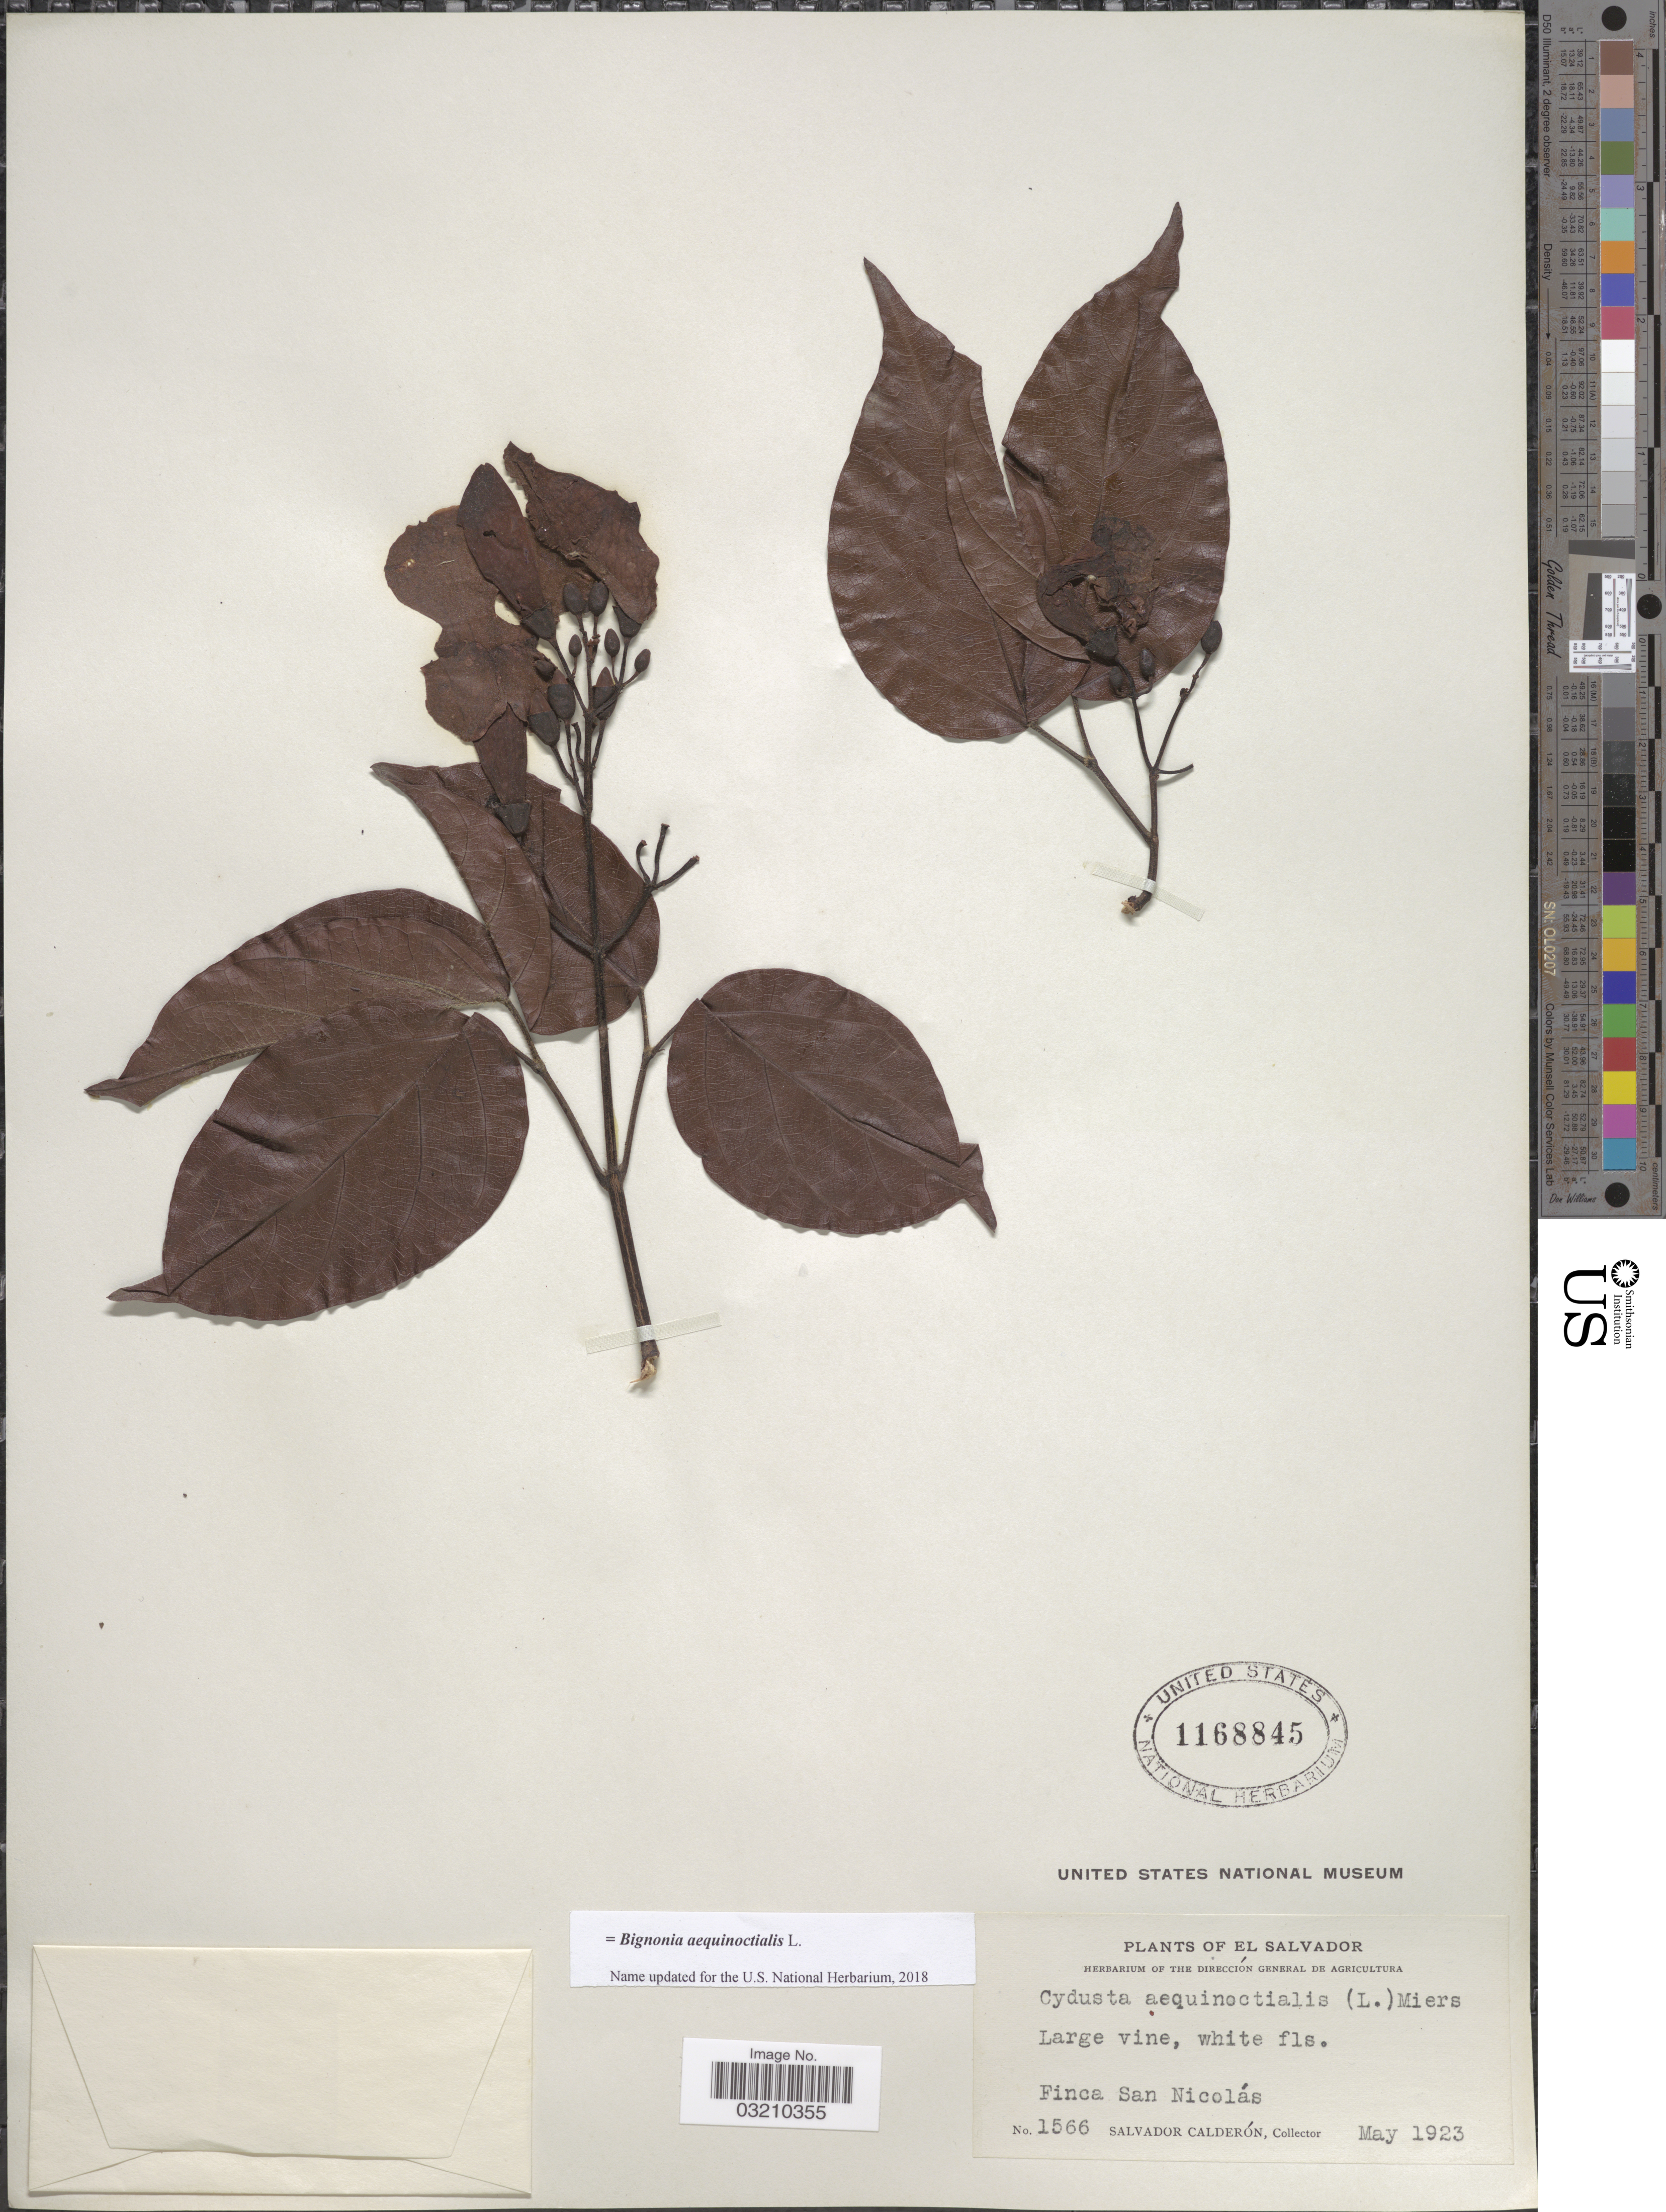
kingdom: Plantae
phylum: Tracheophyta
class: Magnoliopsida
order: Lamiales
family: Bignoniaceae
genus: Bignonia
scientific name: Bignonia aequinoctialis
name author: L.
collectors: S. Calderón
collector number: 1566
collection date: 1923-05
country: El Salvador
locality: Finca San Nicolás.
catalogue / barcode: US 1168845